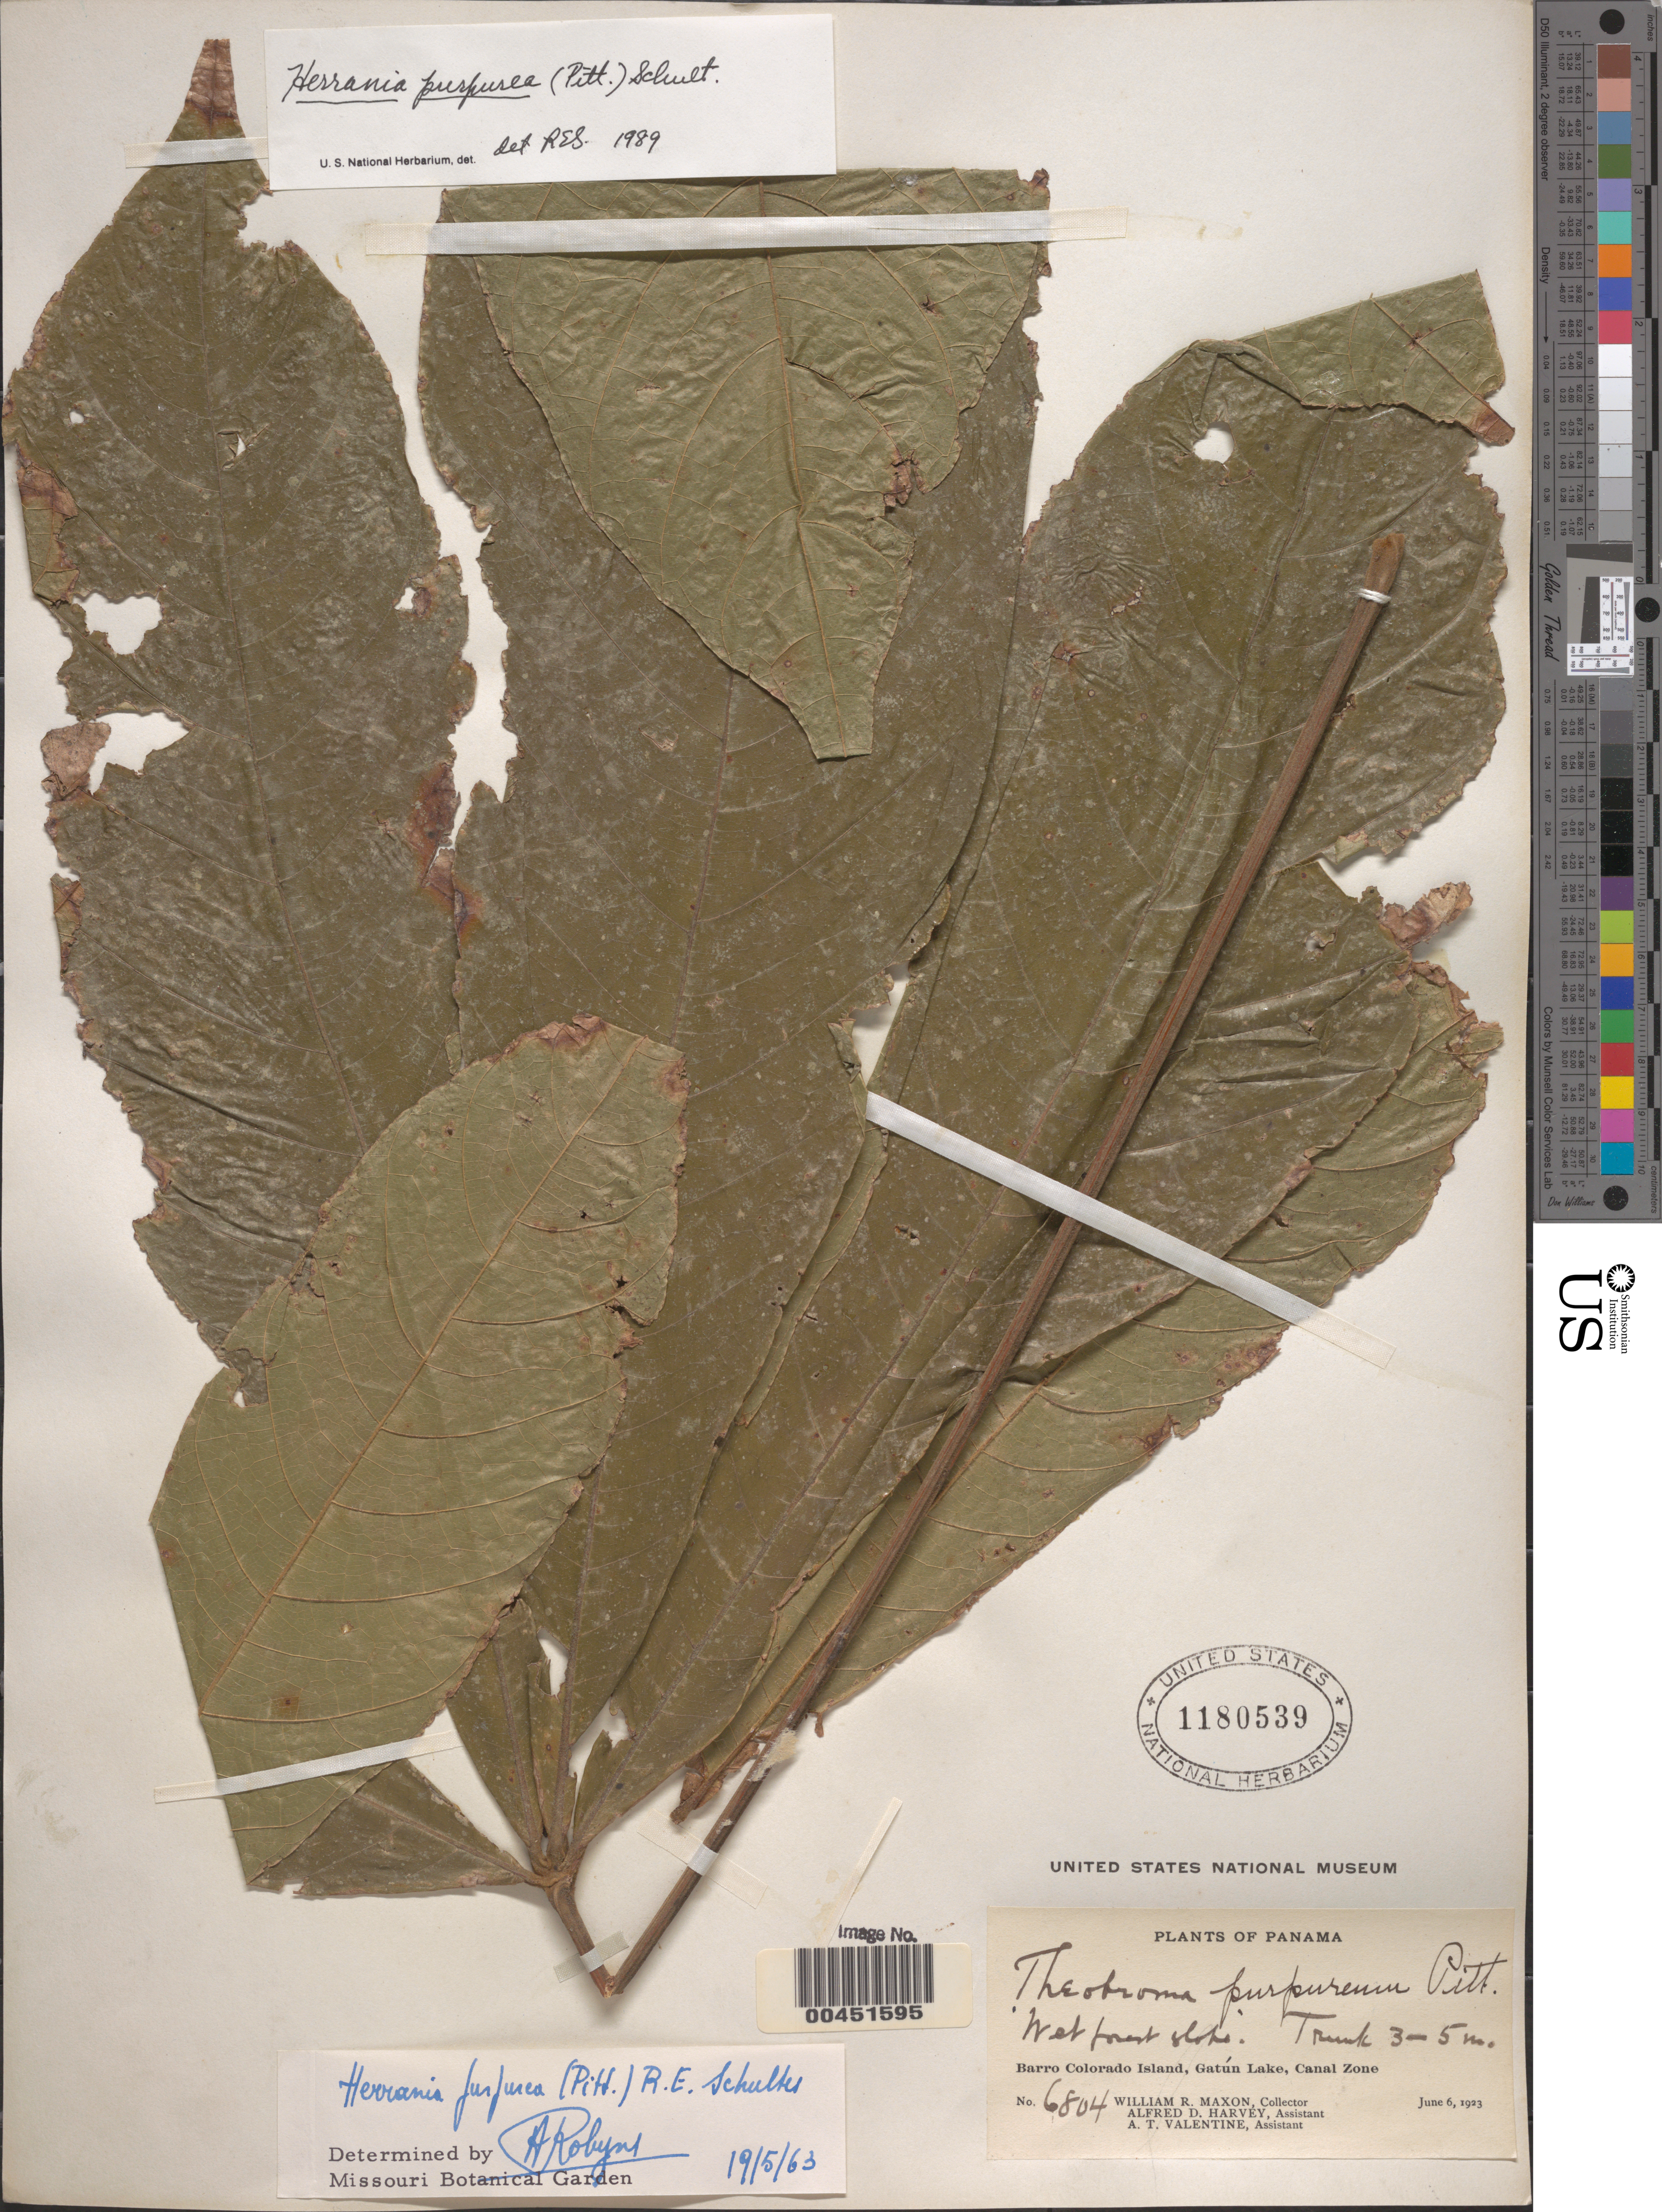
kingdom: Plantae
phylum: Tracheophyta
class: Magnoliopsida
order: Malvales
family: Malvaceae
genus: Theobroma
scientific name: Theobroma purpureum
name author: Pittier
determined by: Dorr, L. J., (BOT), Smithsonian Institution - National Museum of Natural History (UNITED STATES)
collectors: W. R. Maxon, A. D. Harvey & A. Valentine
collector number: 6804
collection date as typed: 06 Jun 1923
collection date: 1923-06-06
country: Panama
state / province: Panamá Oeste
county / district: Canal Zone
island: Barro Colorado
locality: Gatun Lake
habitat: wet forest slope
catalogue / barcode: US 1180539